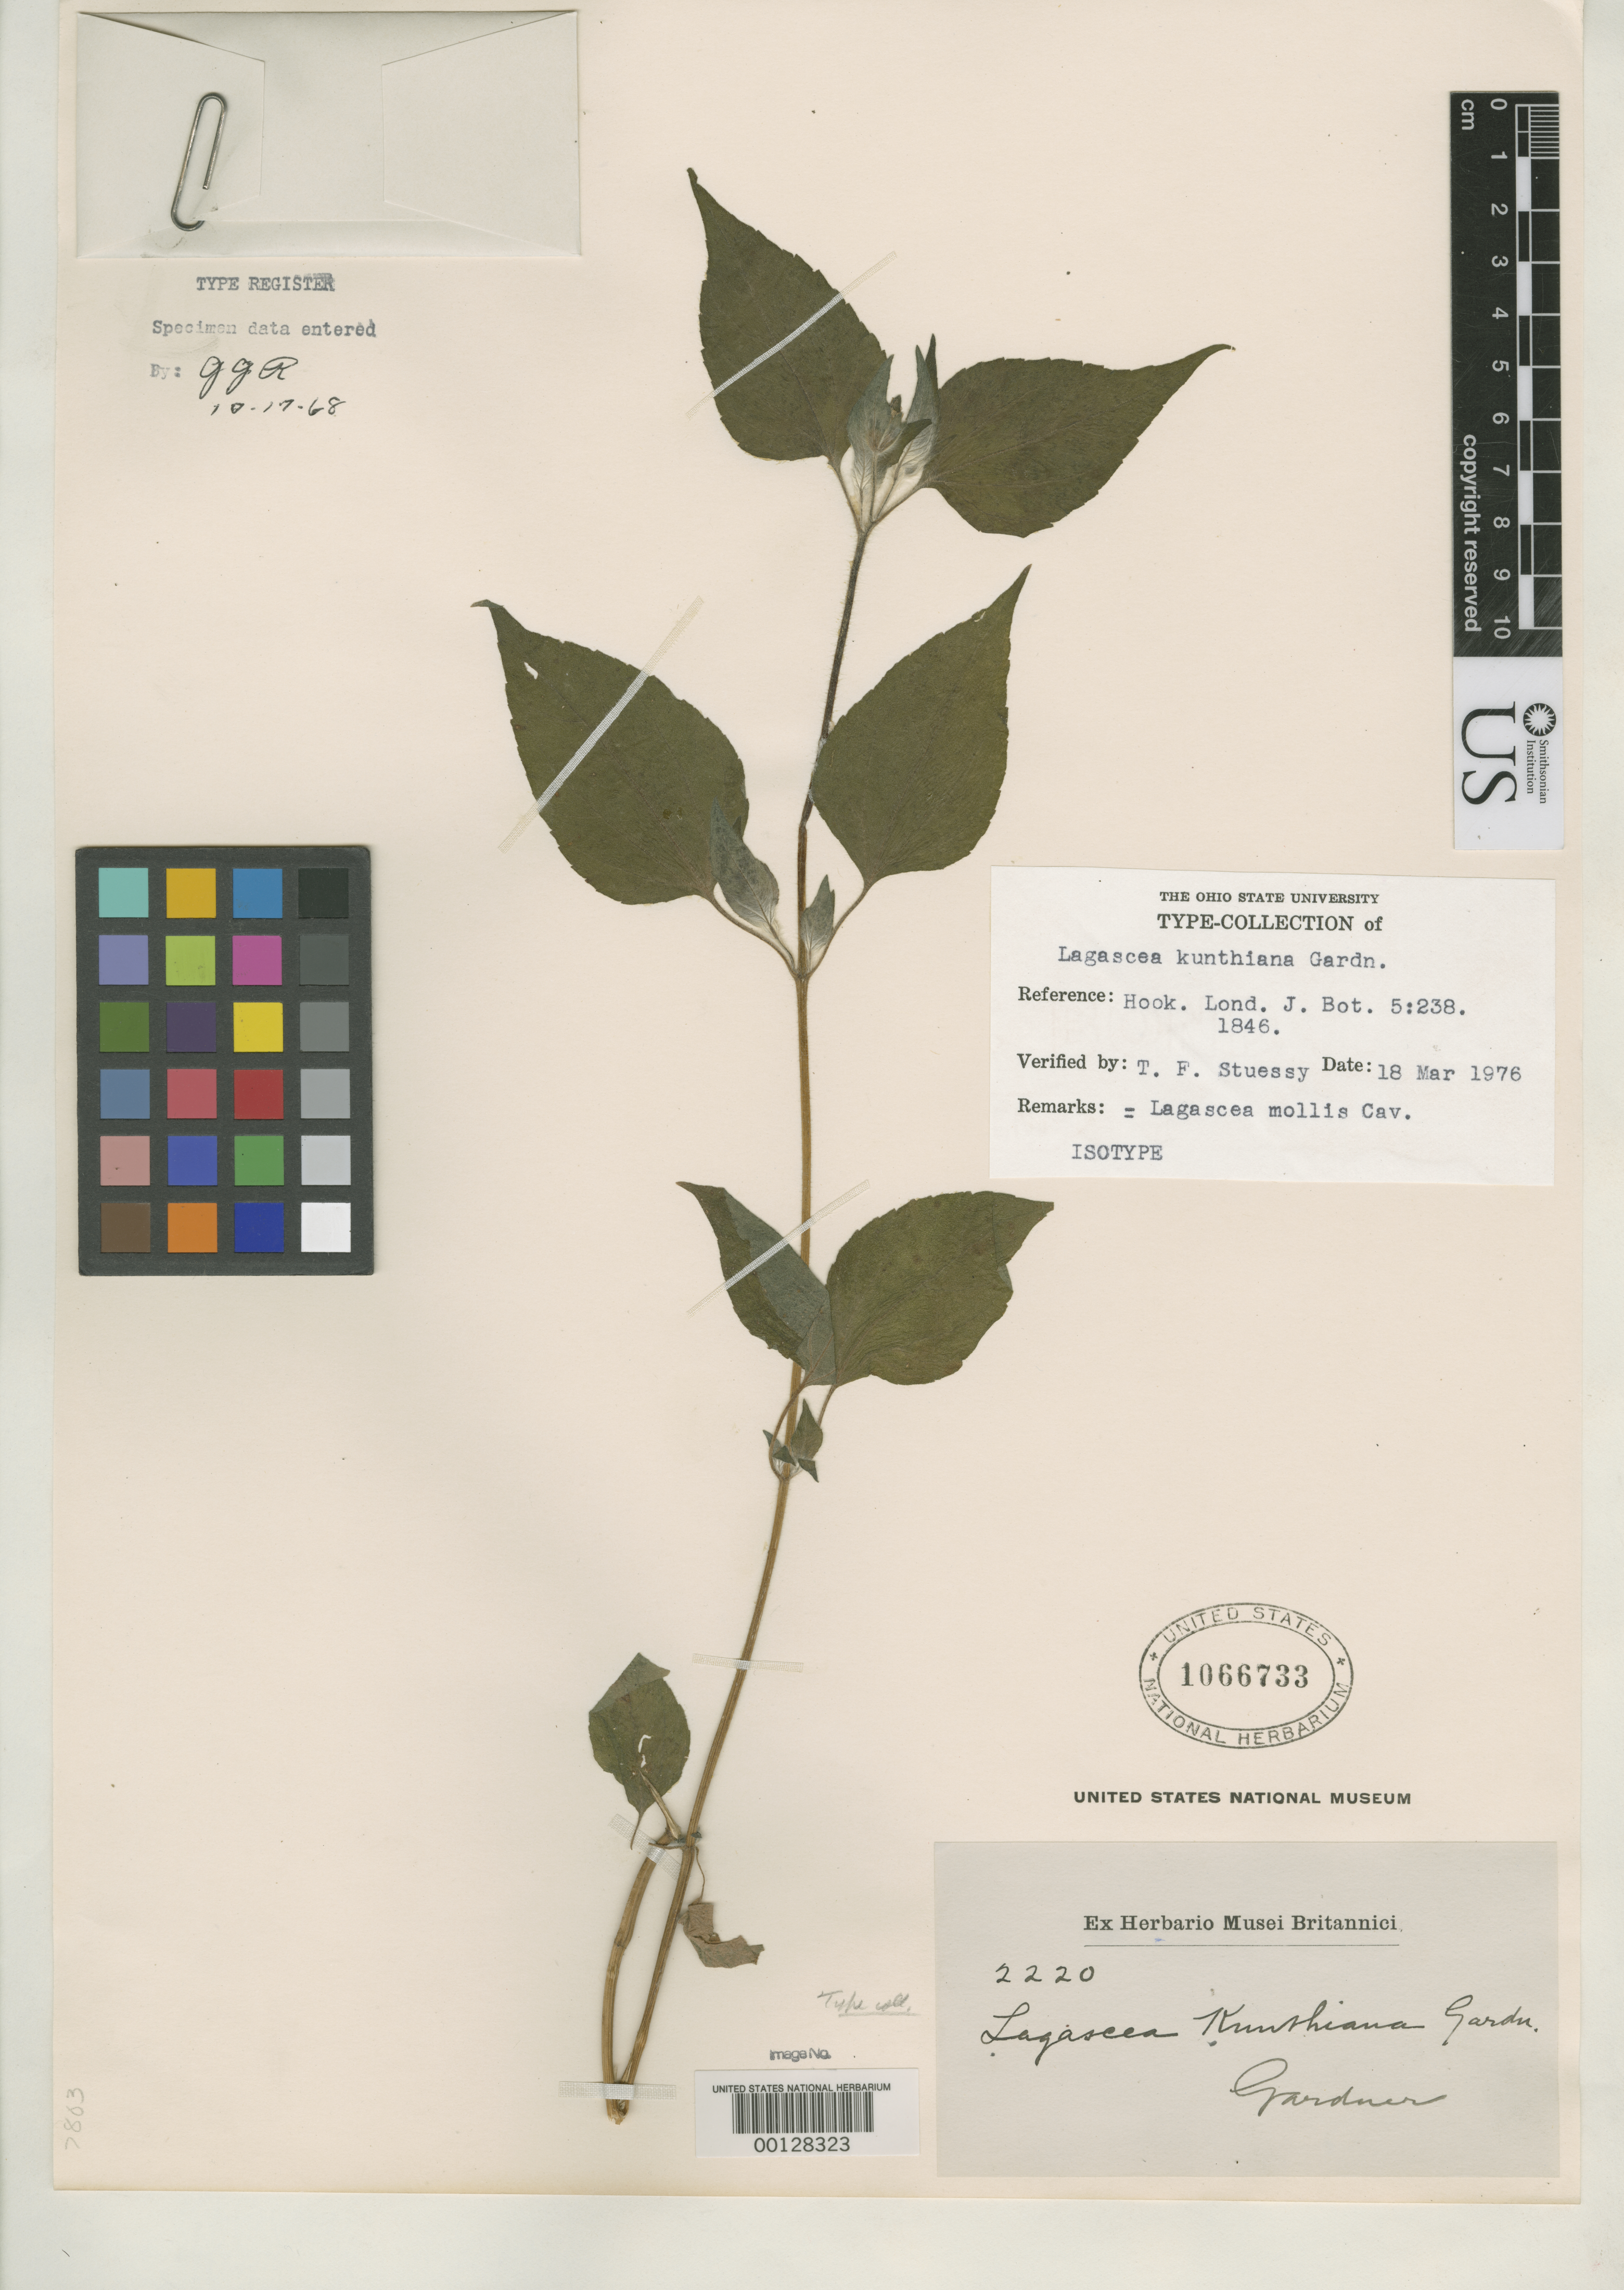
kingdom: Plantae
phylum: Tracheophyta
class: Magnoliopsida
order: Asterales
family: Asteraceae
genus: Lagascea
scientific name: Lagascea kunthiana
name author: Gardner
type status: Isotype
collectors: G. Gardner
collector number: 2220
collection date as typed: Feb 1839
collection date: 1839-02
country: Brazil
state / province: Piauí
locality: Boa Esperanca.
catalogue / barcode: US 1066733